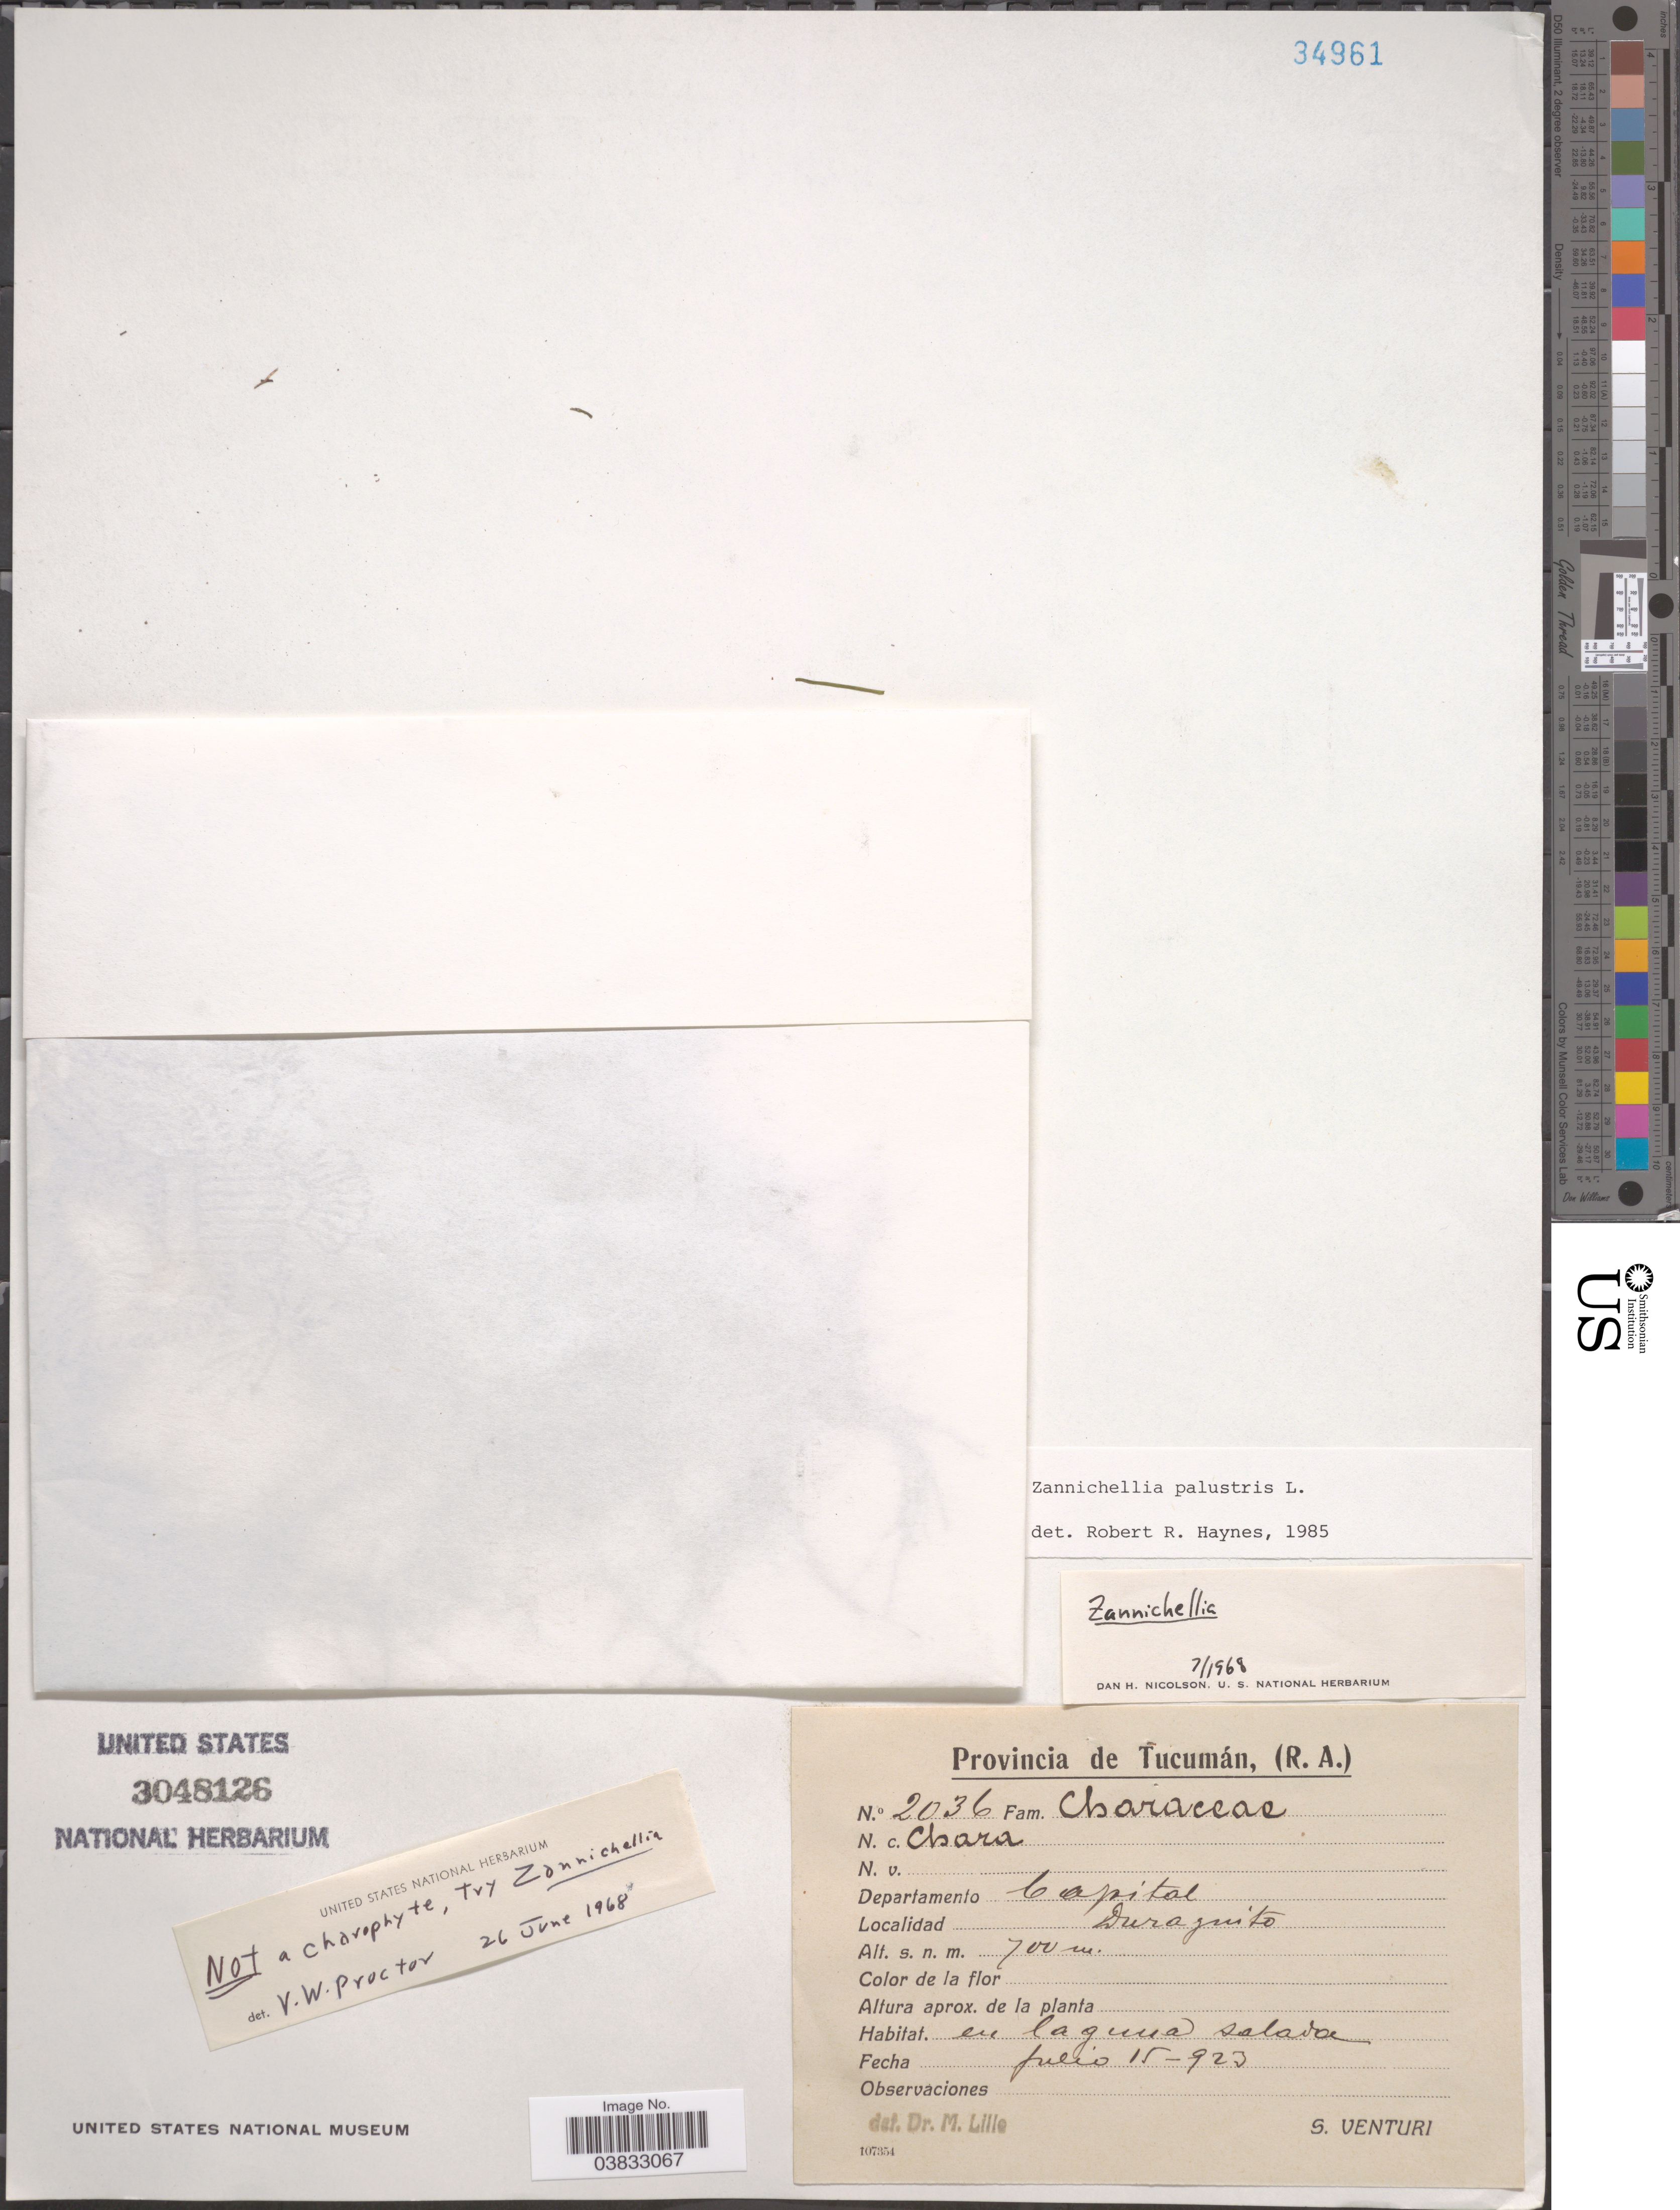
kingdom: Plantae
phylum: Tracheophyta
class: Liliopsida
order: Alismatales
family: Potamogetonaceae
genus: Zannichellia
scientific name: Zannichellia palustris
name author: L.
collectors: S. Venturi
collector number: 2036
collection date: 1923-07-15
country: Argentina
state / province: Tucuman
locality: Departamento Capital. Duraquito.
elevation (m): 700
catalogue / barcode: US 3048126